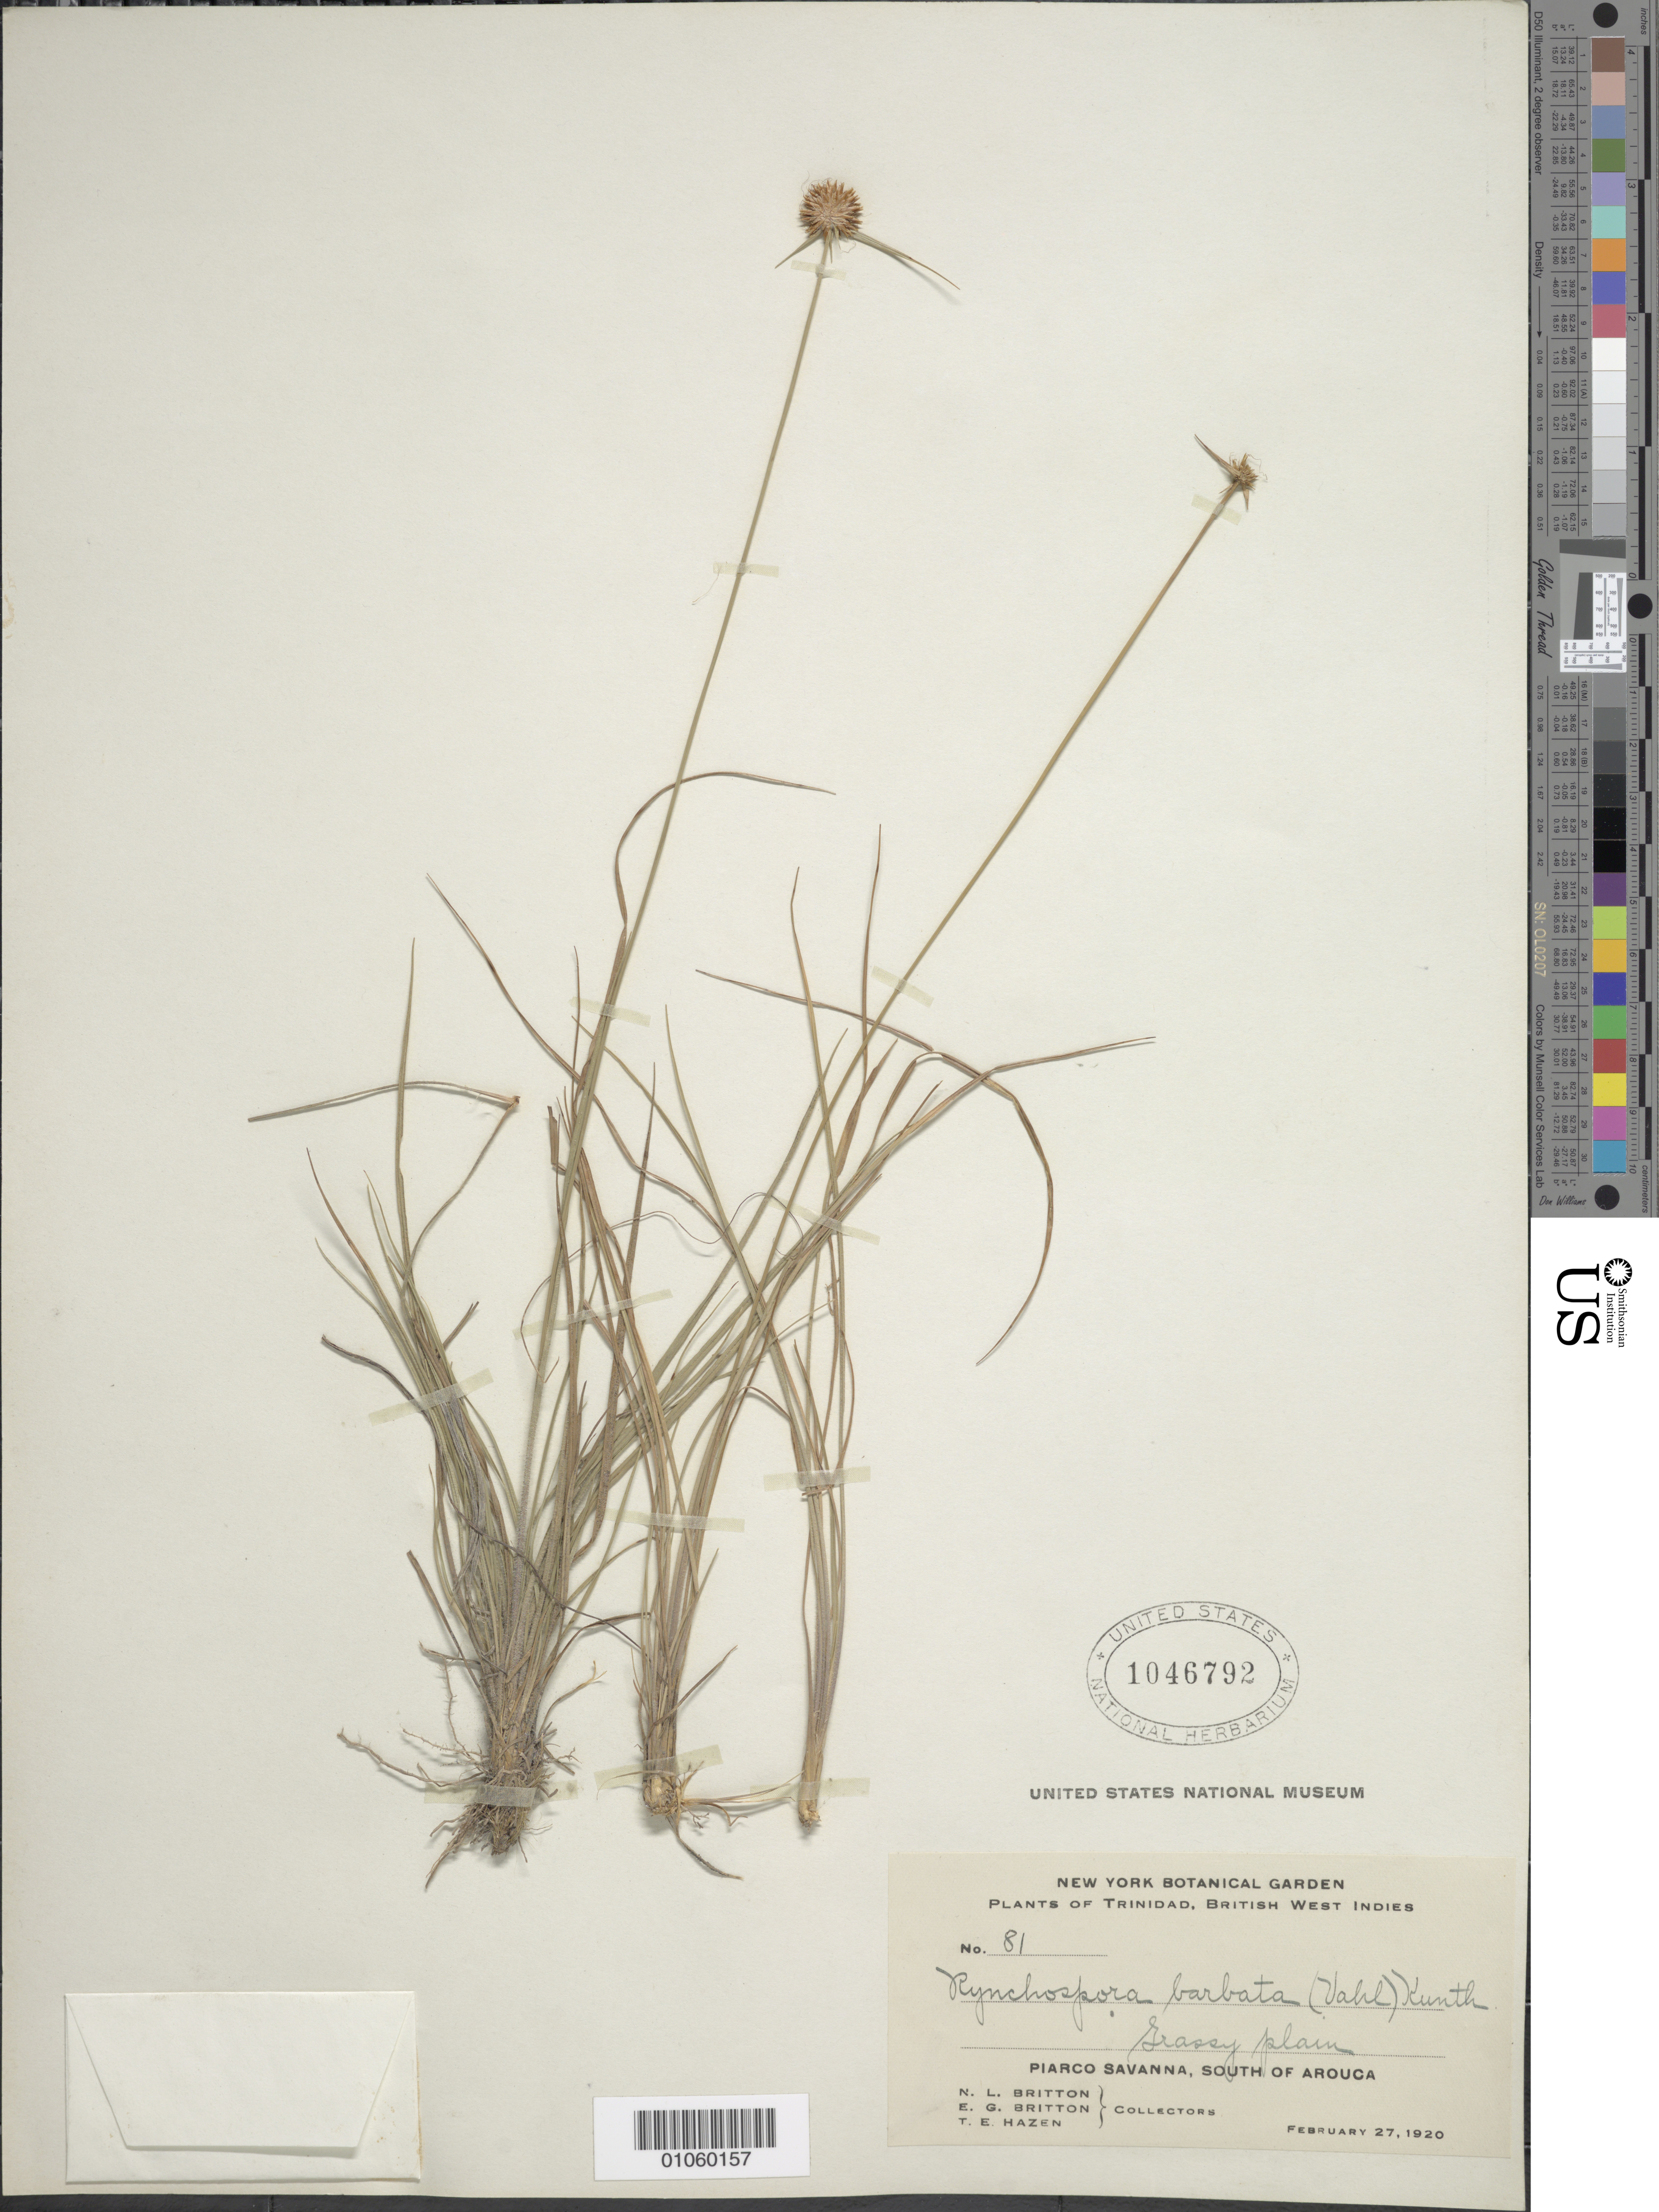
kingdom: Plantae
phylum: Tracheophyta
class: Liliopsida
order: Poales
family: Cyperaceae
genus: Rhynchospora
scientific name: Rhynchospora barbata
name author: (Vahl) Kunth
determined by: Alves, K.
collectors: N. Britton, E. G. Britton & T. E. Hazen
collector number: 81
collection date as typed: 27 Feb 1920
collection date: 1920-02-27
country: Trinidad and Tobago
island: Trinidad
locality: Piarco Savanna, S of Arouca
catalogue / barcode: US 1046792